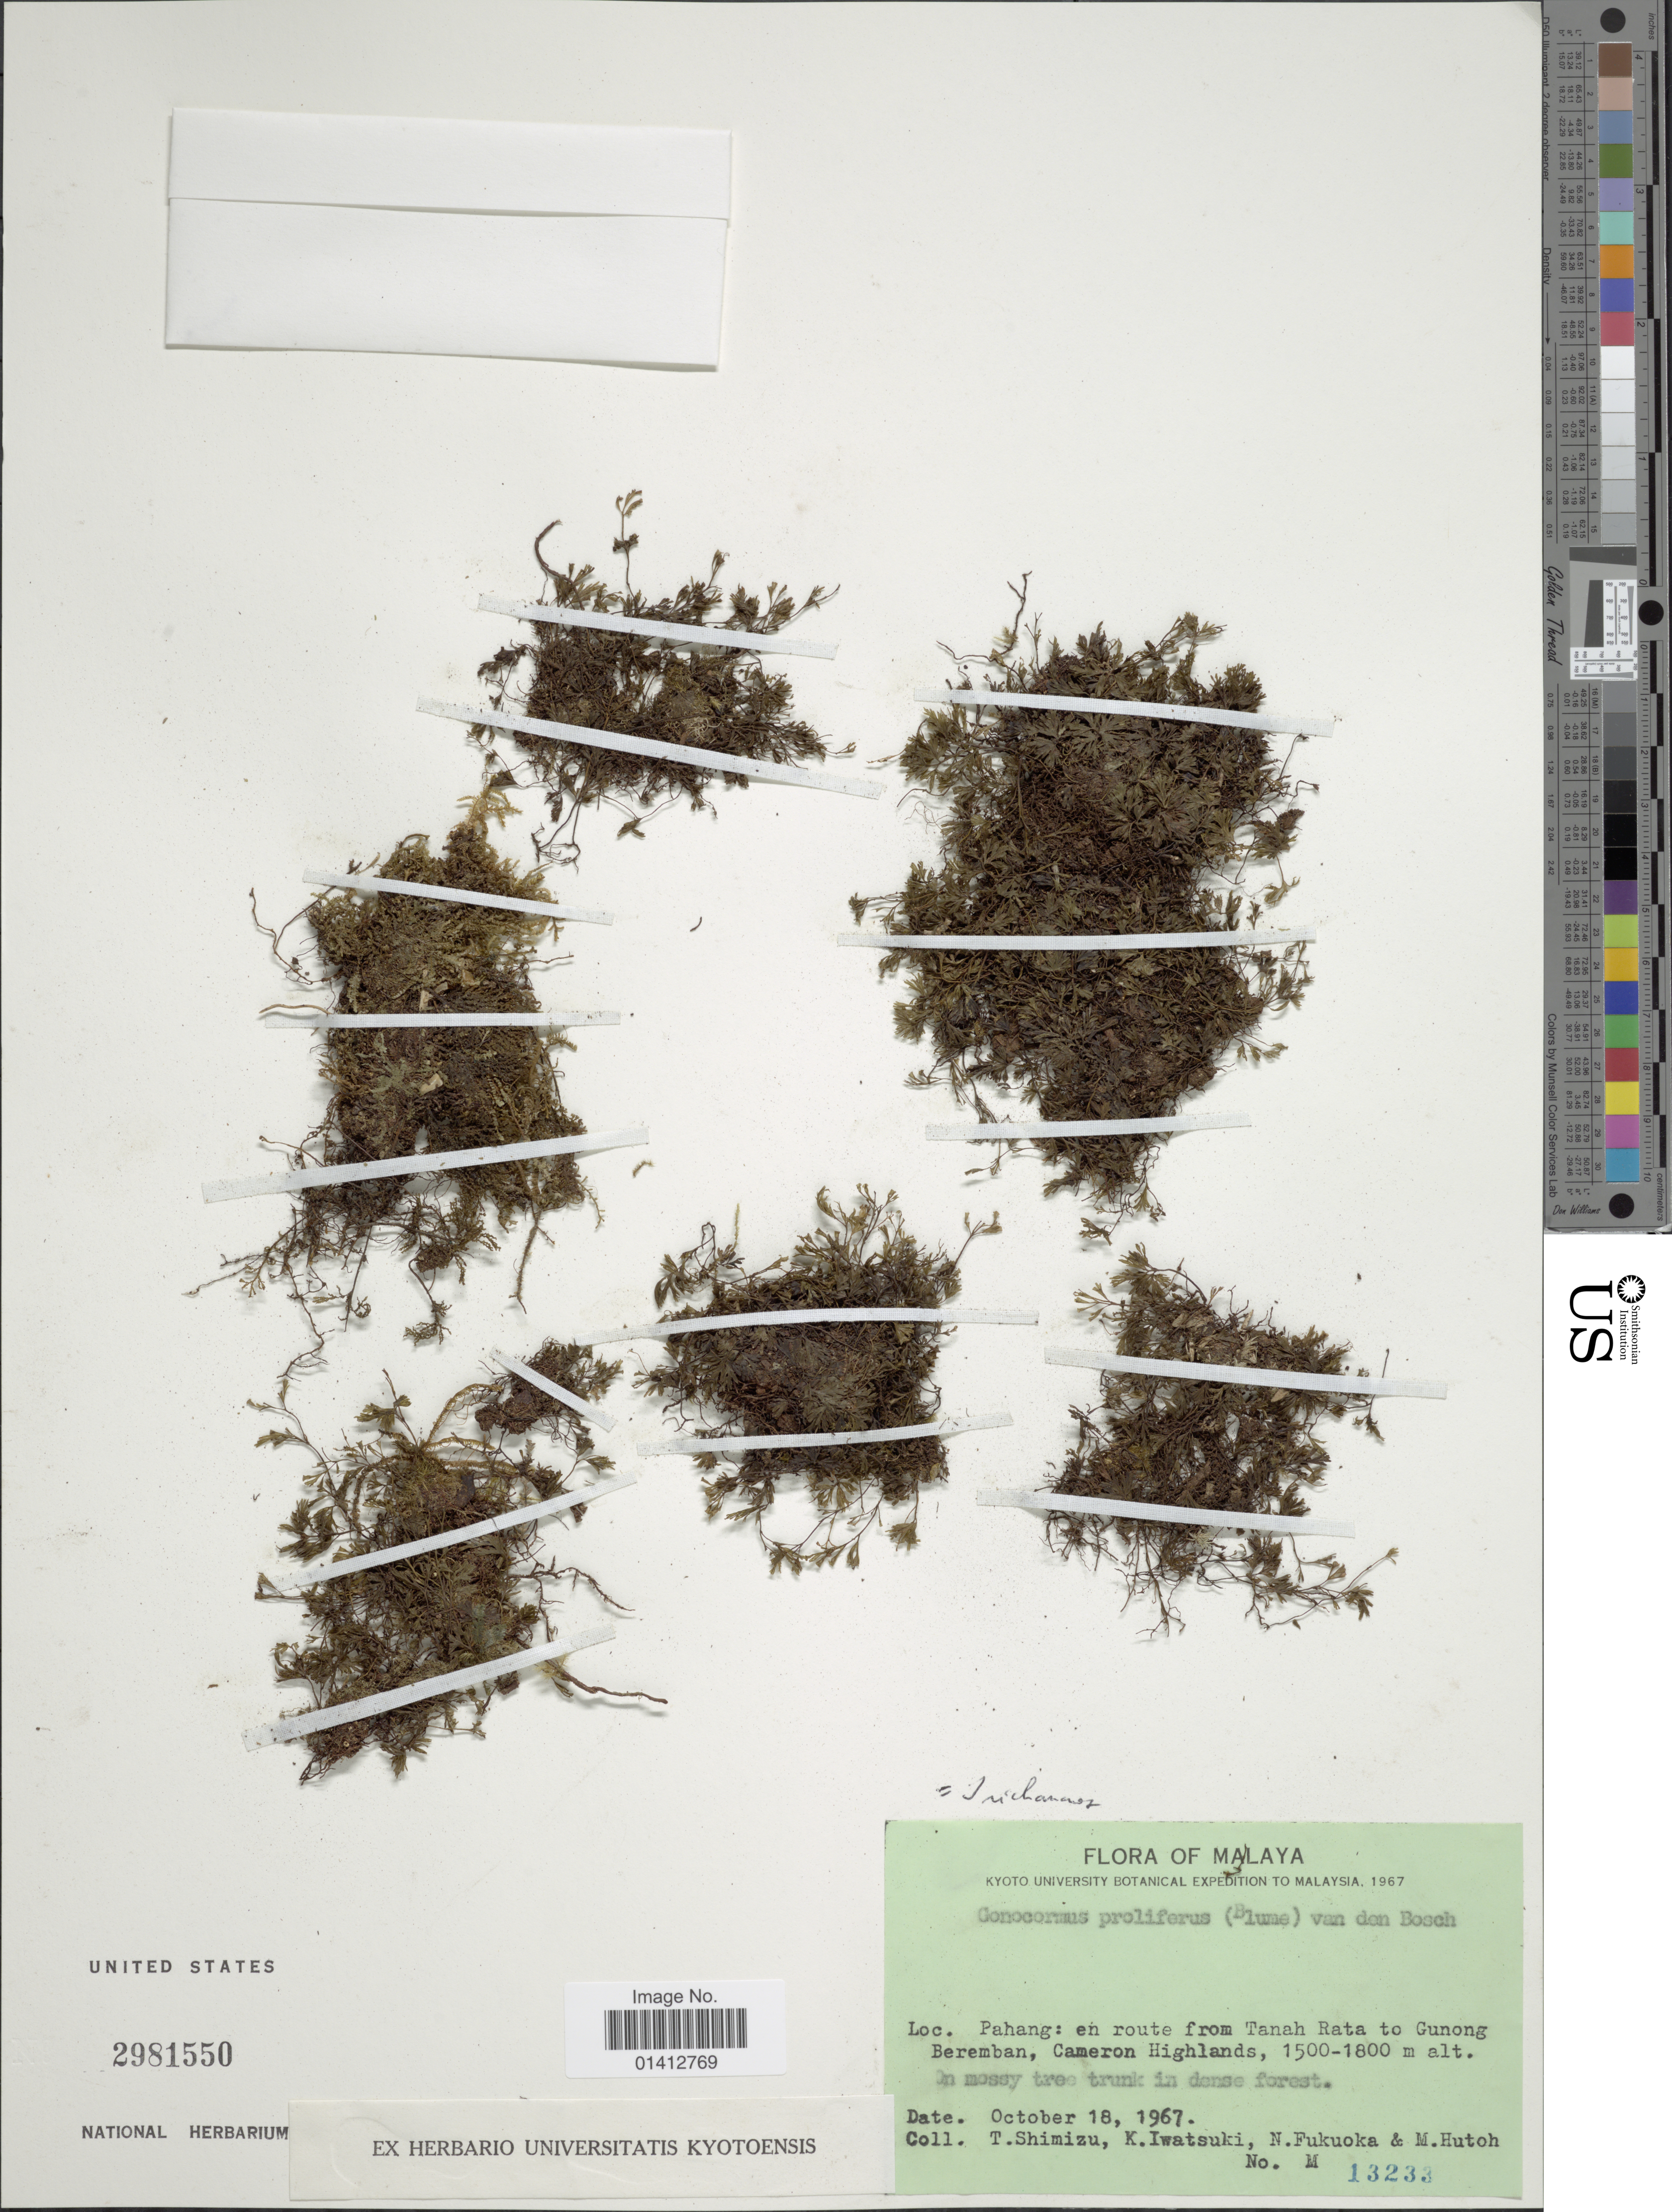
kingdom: Plantae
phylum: Tracheophyta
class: Polypodiopsida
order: Hymenophyllales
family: Hymenophyllaceae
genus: Crepidomanes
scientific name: Crepidomanes proliferum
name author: (Blume) Bostock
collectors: T. Shimizu, K. Iwatsuki, N. Fukuoka & M. Hutoh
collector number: M 13233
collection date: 1967-10-18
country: Malaysia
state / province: Pahang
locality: En route from Tanah Rata to Gunong Beremban, Cameroon Highlands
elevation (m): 1500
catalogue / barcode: US 2981550